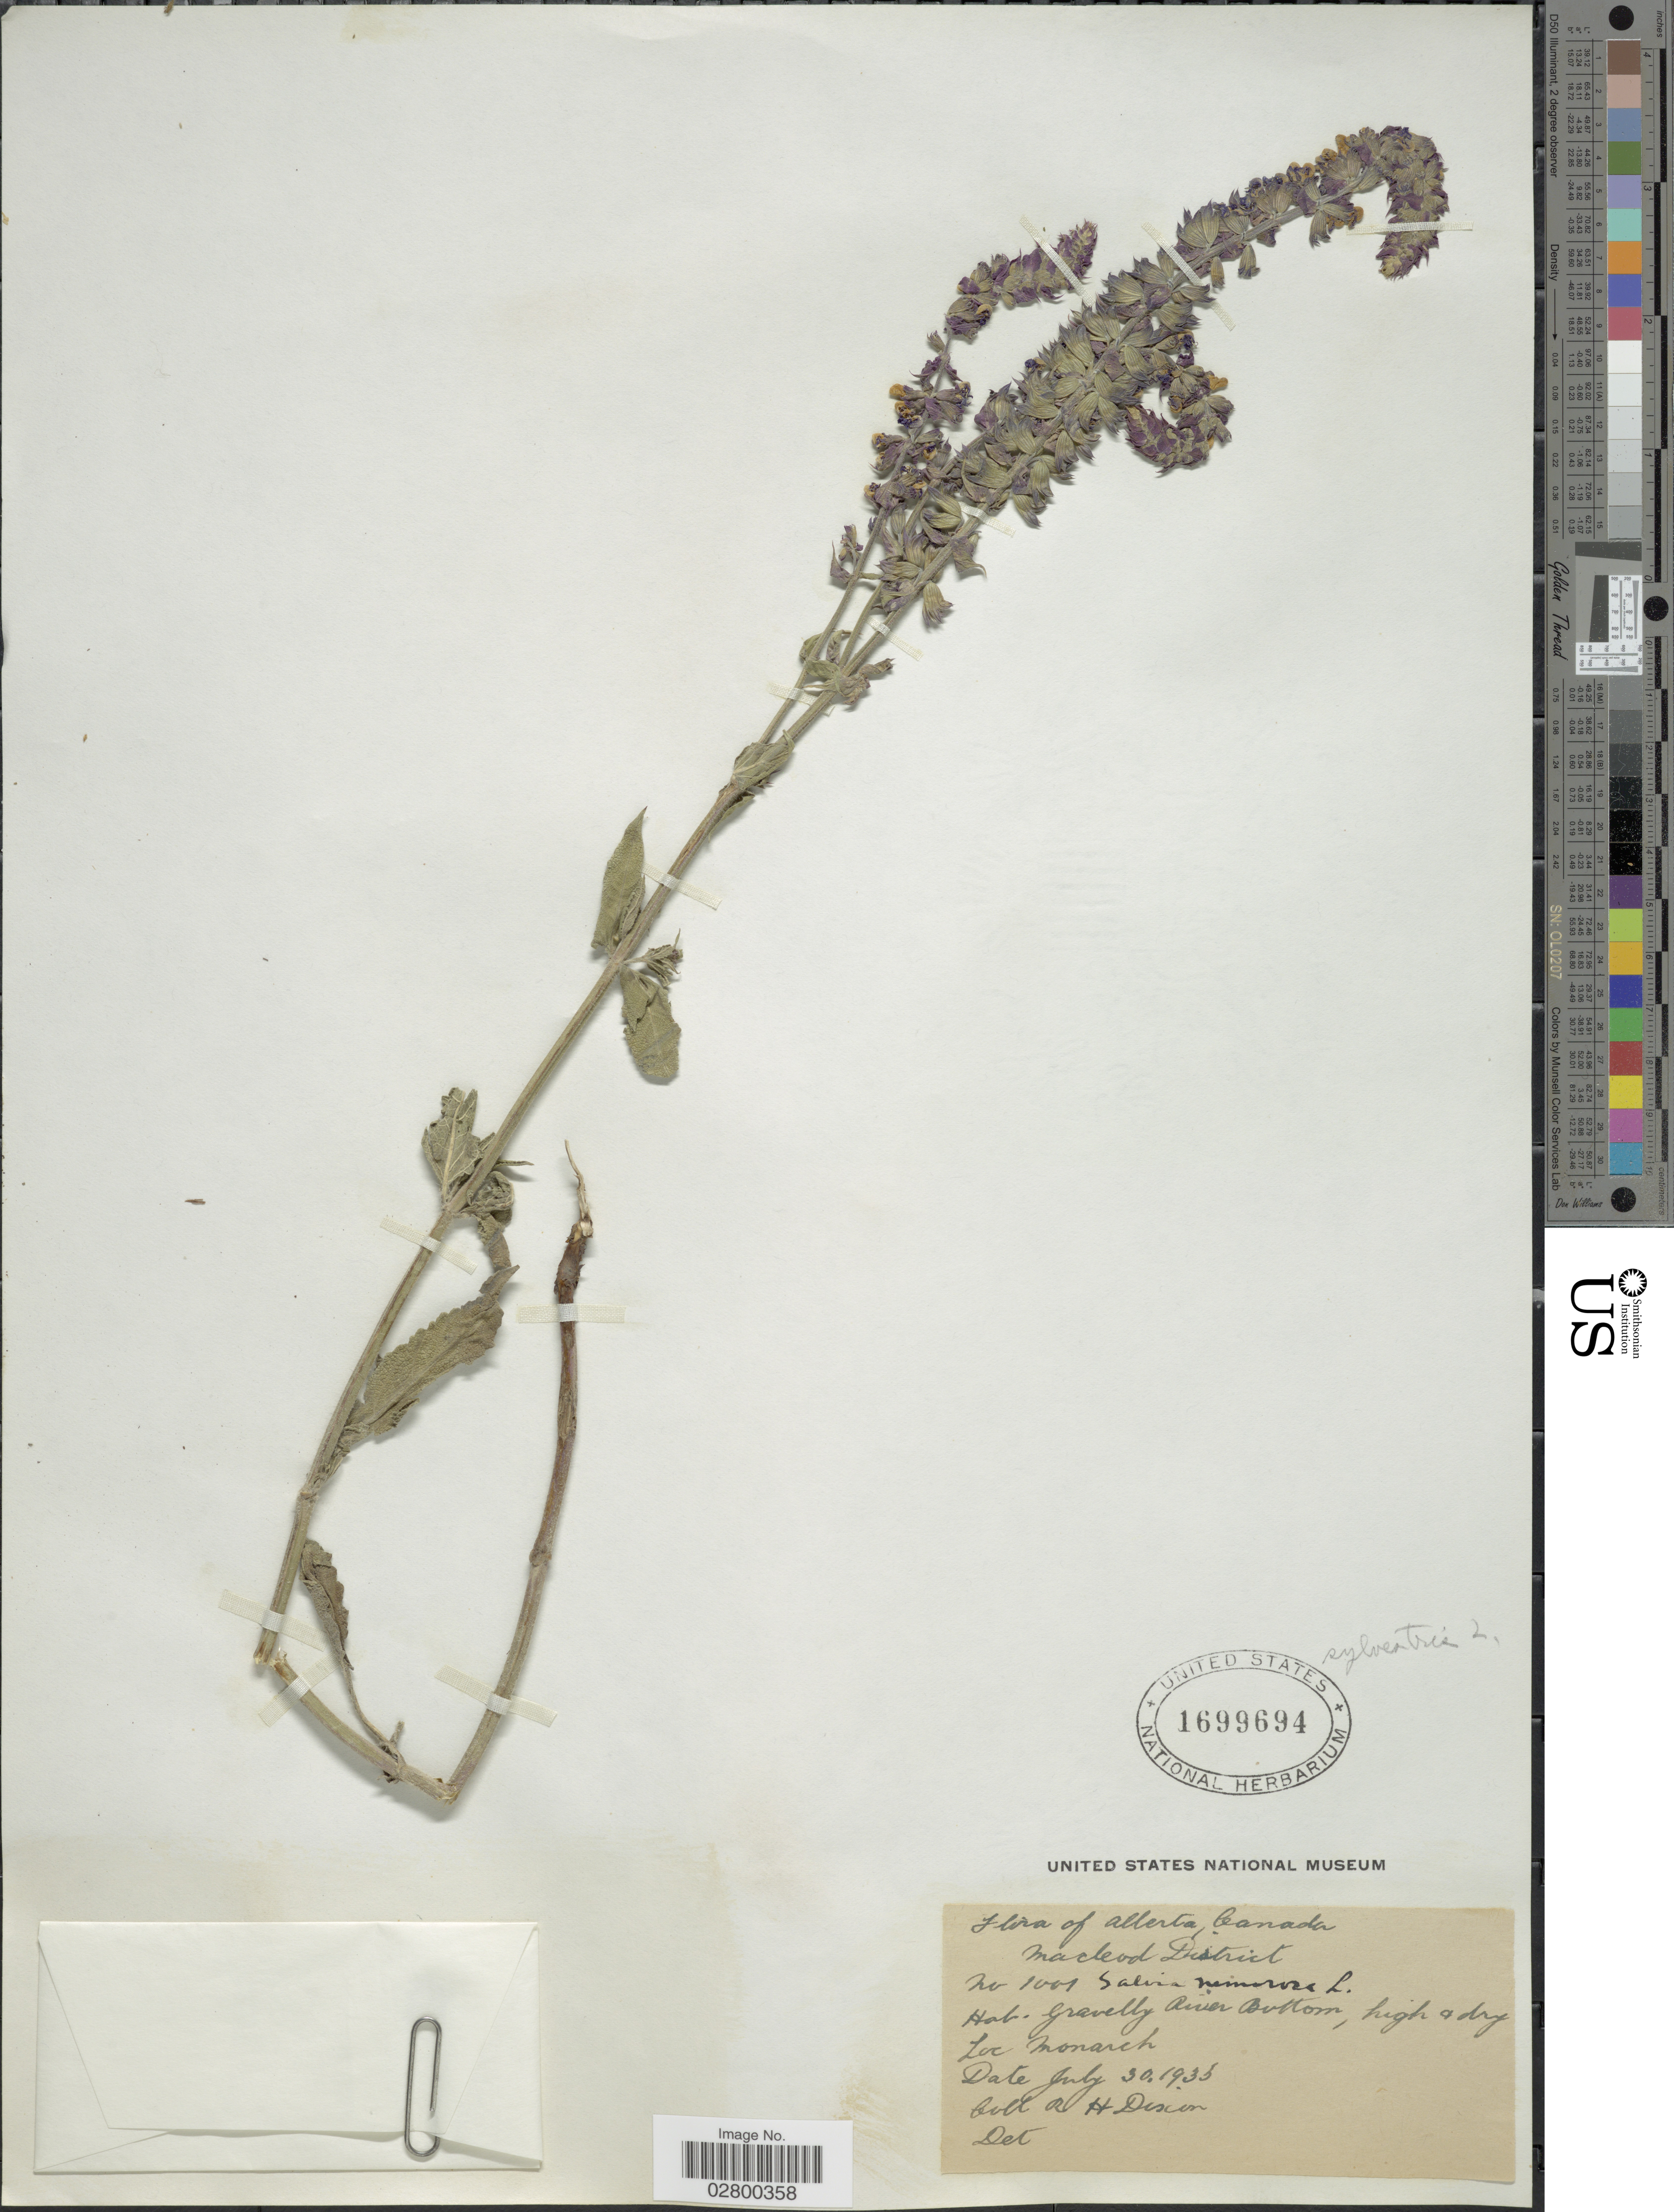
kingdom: Plantae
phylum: Tracheophyta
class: Magnoliopsida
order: Lamiales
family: Lamiaceae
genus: Salvia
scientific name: Salvia nemorosa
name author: L.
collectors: R. H. Dixon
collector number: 1001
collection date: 1935-07-30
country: Canada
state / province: Alberta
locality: Macleod District. Gravelly River Buttom, high & dry, Monarch.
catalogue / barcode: US 1699694